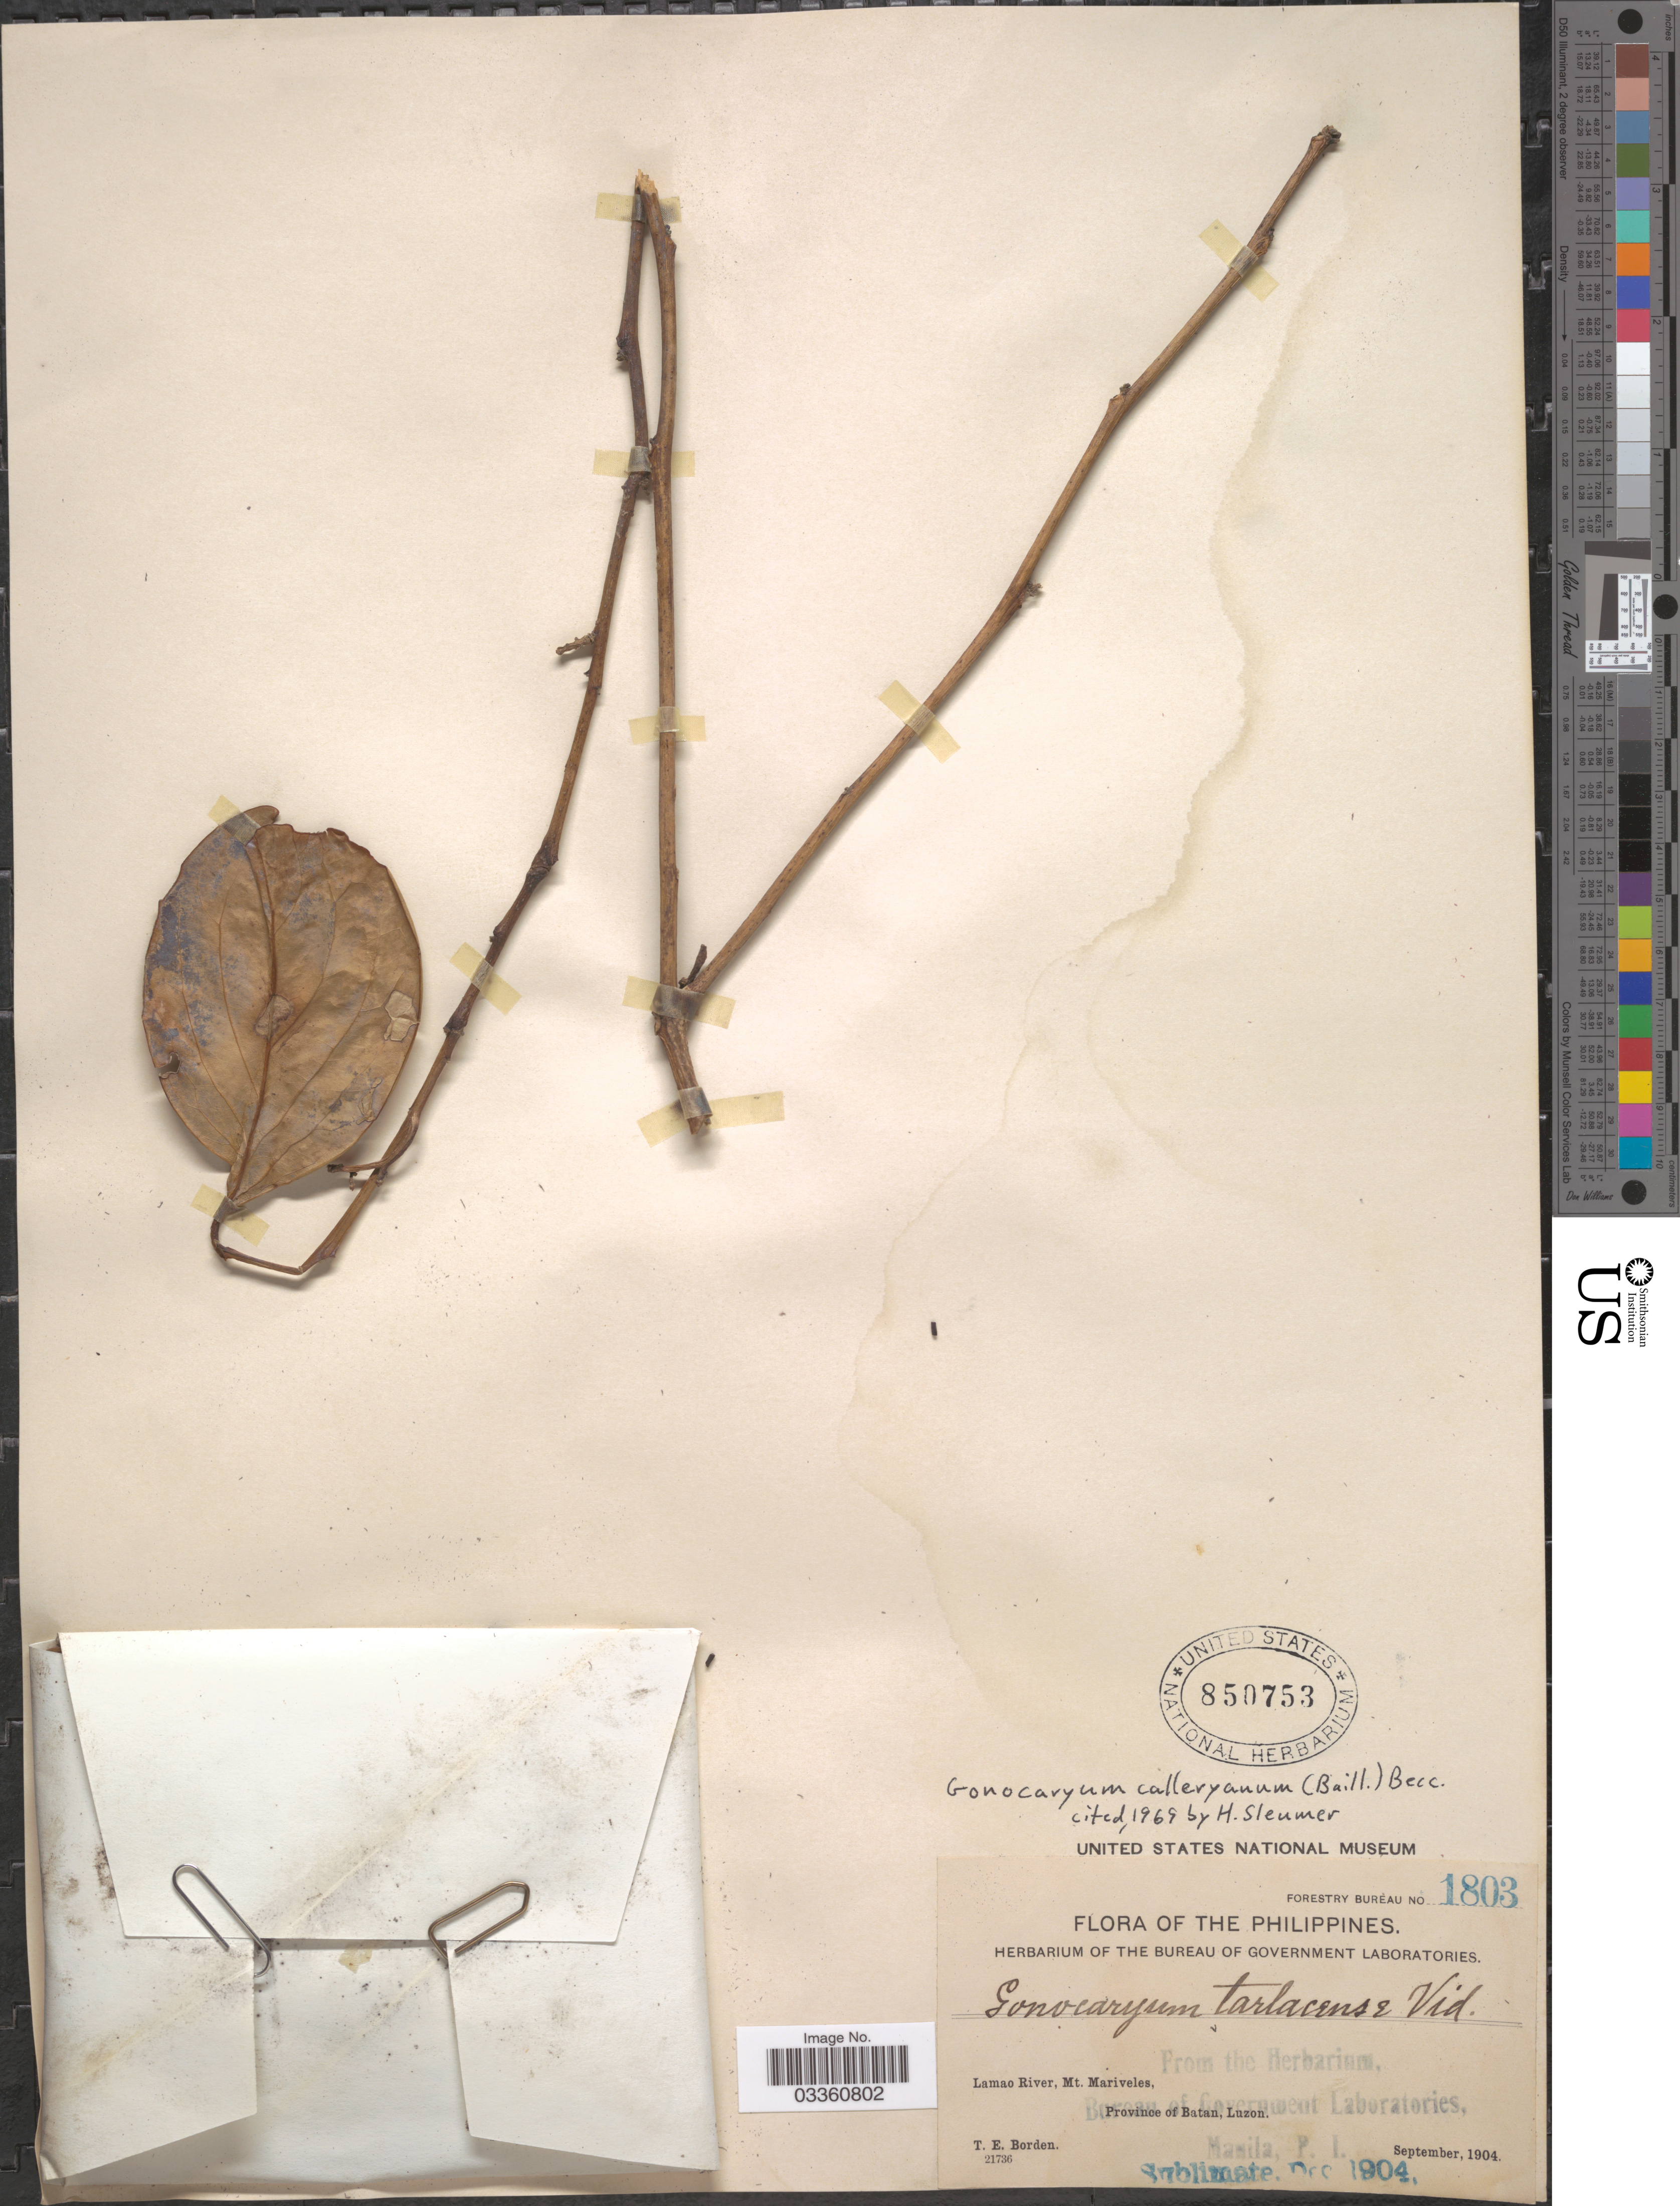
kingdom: Plantae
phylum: Tracheophyta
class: Magnoliopsida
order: Cardiopteridales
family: Cardiopteridaceae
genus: Gonocaryum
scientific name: Gonocaryum calleryanum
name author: (Baill.) Becc.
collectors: T. E. Borden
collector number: Forestry Bureau 1803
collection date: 1904-09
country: Philippines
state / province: Cagayan Valley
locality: Lamao River, Mt. Mariveles, Province of Batan, Luzon.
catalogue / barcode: US 850753